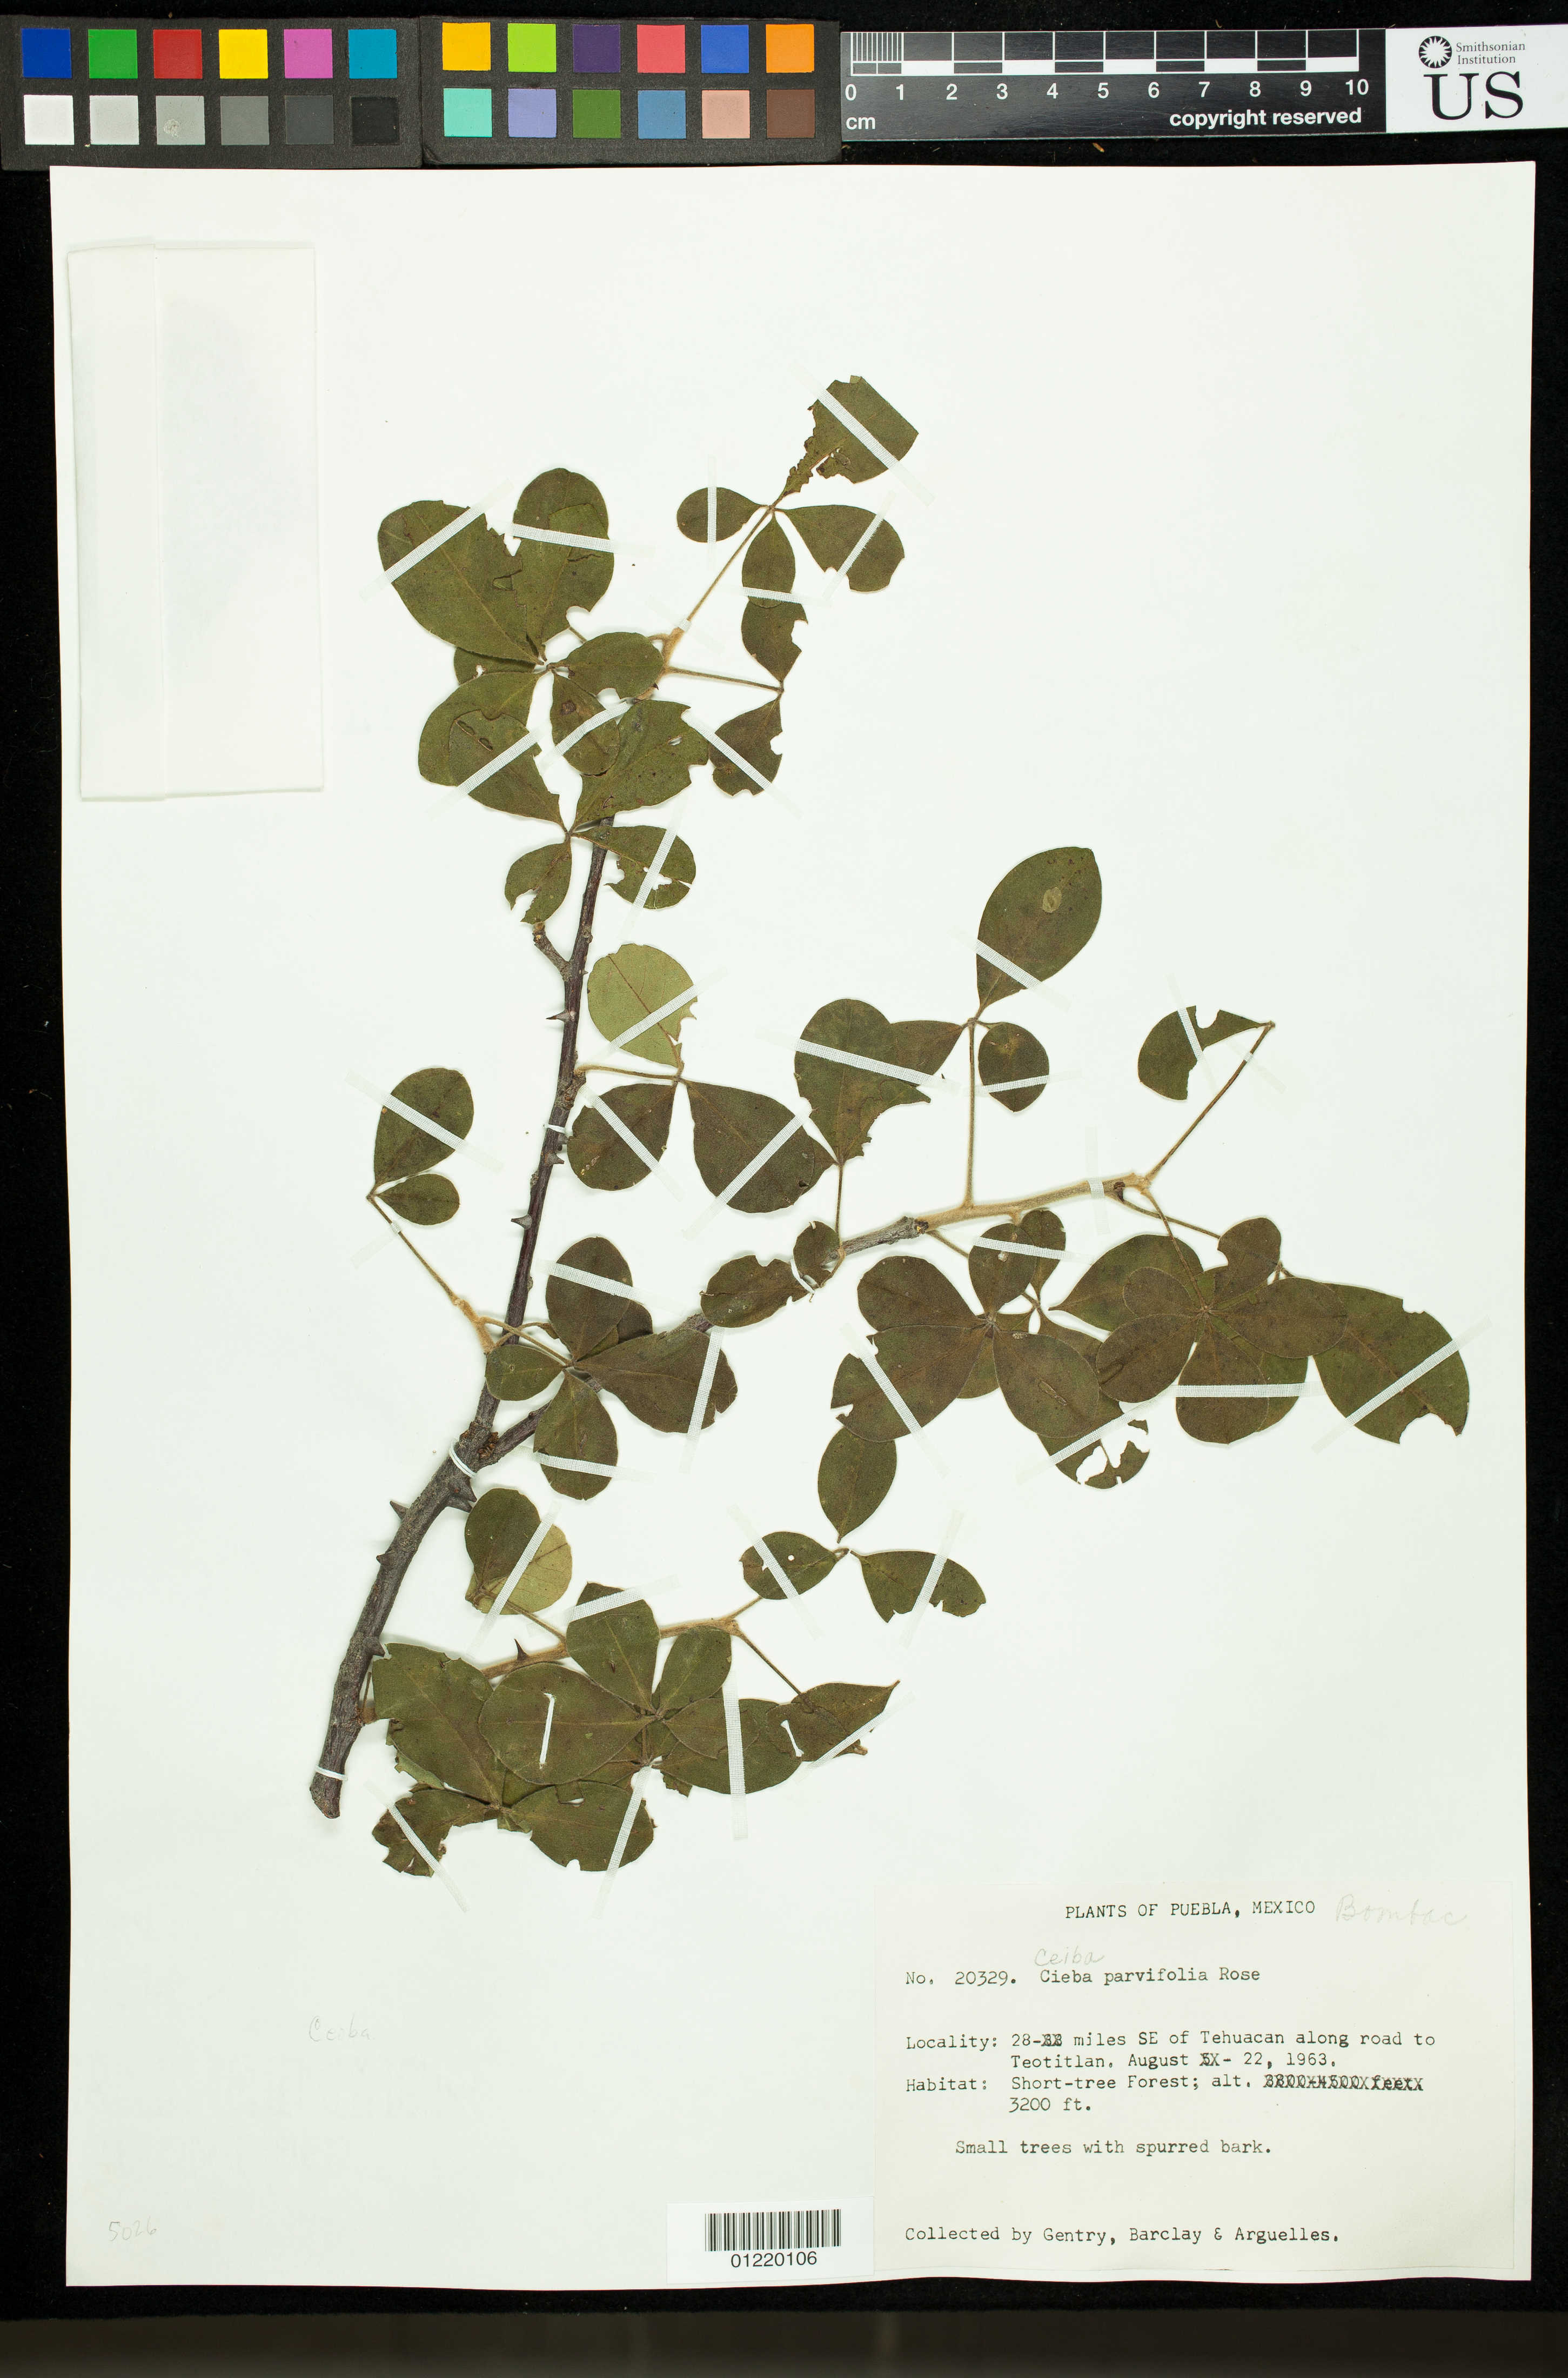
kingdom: Plantae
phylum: Tracheophyta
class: Magnoliopsida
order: Malvales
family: Malvaceae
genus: Ceiba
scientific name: Ceiba parvifolia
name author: Rose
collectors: H. S. Gentry, A. S. Barclay & Arguelles, --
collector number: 23029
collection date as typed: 8/22/1963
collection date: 1963-08-22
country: Mexico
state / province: Puebla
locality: Puebla, 28 miles SE of Tehuacan along road to Teotitlan.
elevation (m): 975